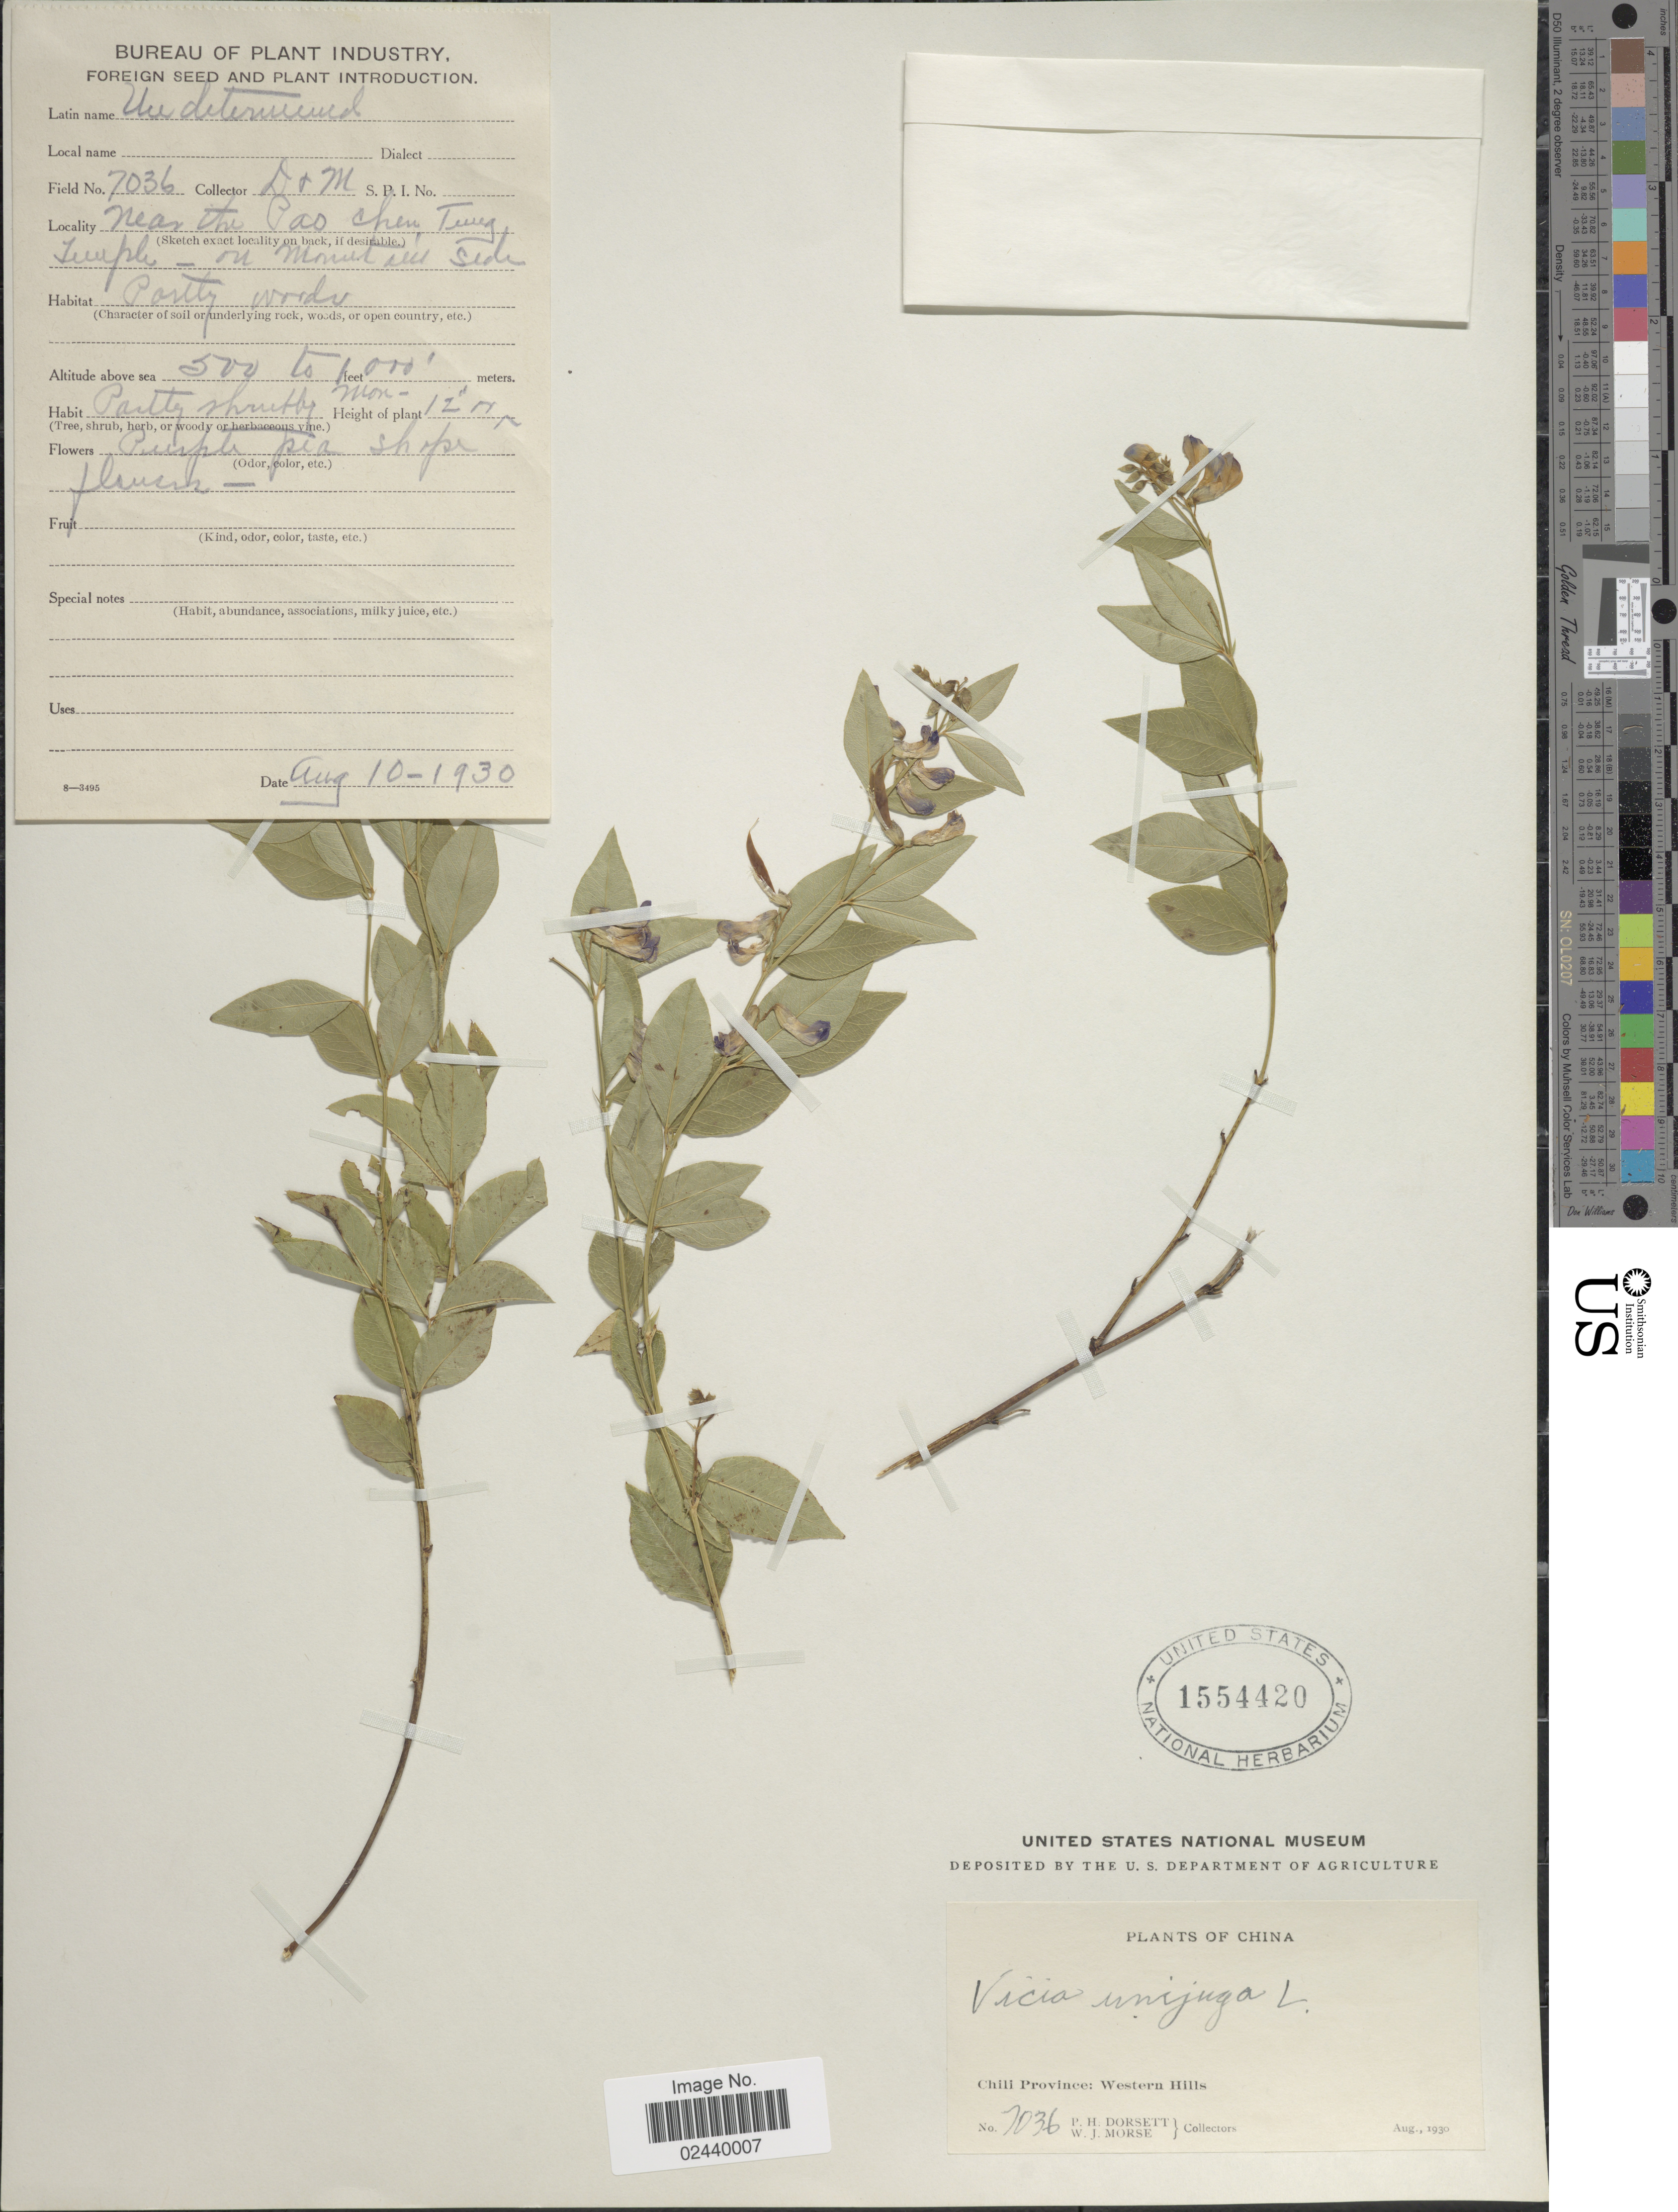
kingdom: Plantae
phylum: Tracheophyta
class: Magnoliopsida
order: Fabales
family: Fabaceae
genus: Vicia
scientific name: Vicia unijuga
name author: A. Braun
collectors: P. H. Dorsett & W. J. Morse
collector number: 7036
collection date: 1930-08-10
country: China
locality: Chili Province: Western Hills, Near the Pao Chen, [illegible text] - on mount on side [interpreted]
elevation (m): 500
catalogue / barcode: US 1554420